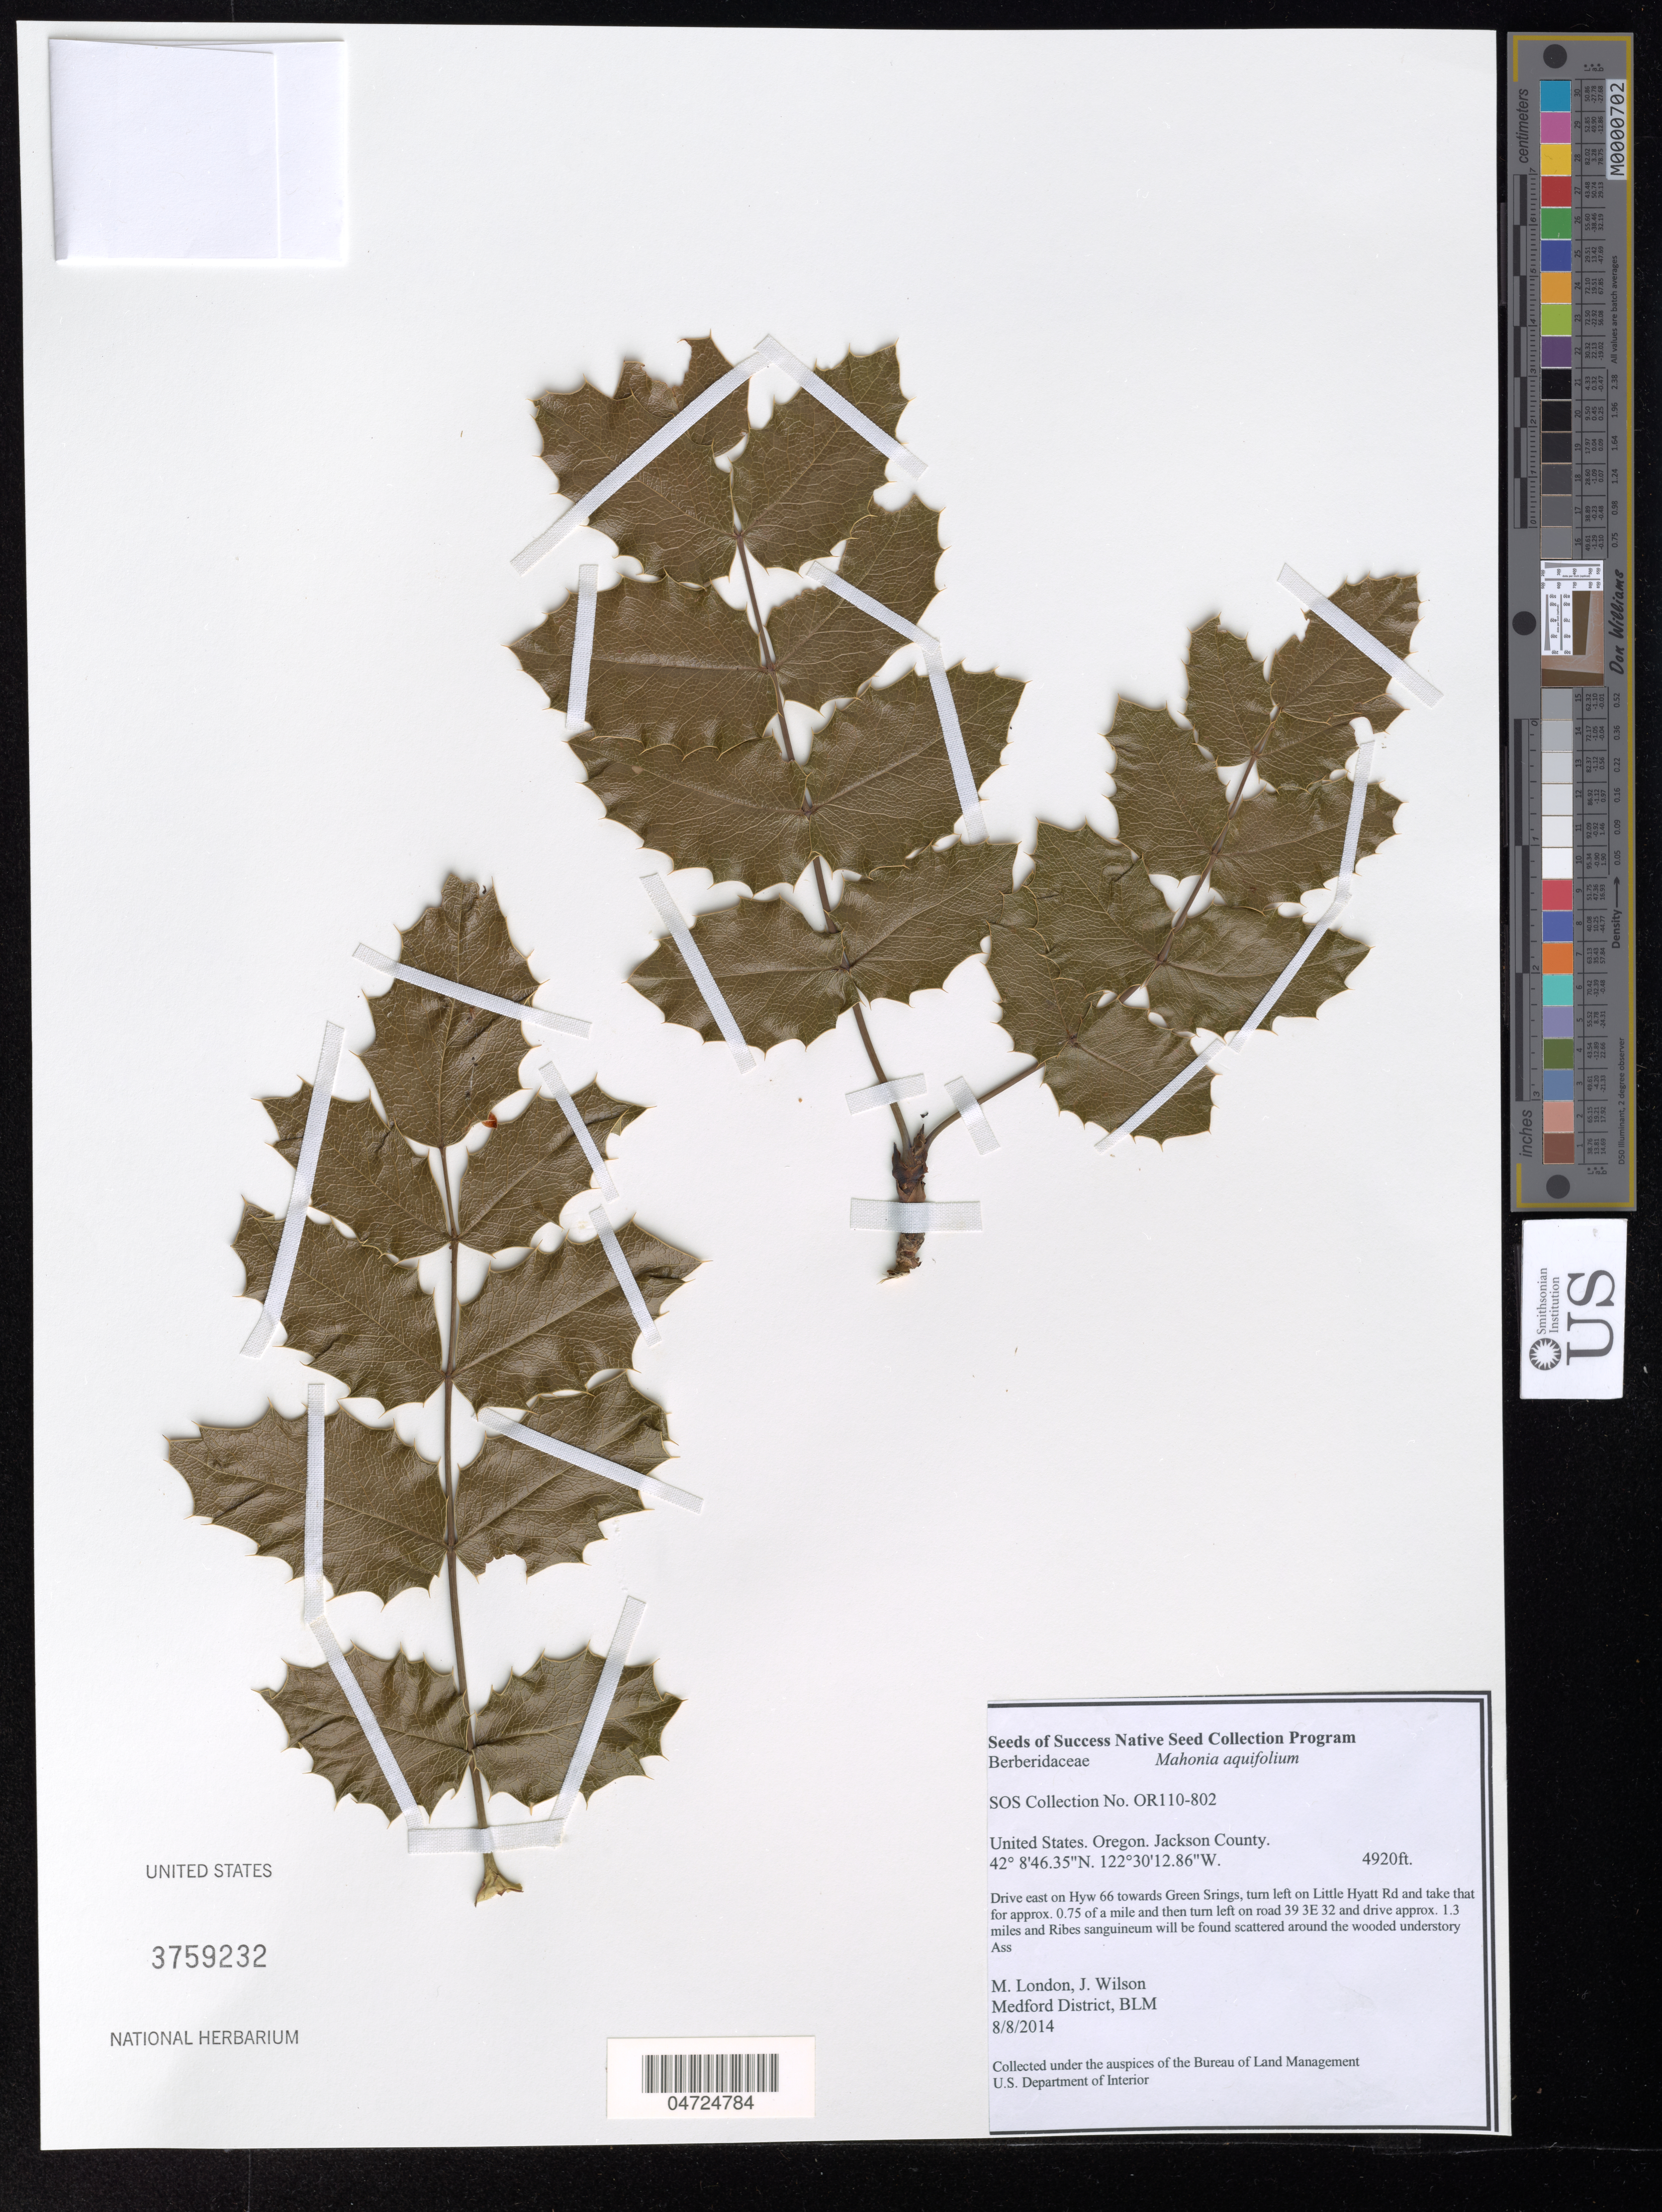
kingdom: Plantae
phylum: Tracheophyta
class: Magnoliopsida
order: Ranunculales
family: Berberidaceae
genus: Mahonia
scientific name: Mahonia aquifolium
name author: (Pursh) Nutt.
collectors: M. London & J. Wilson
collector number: OR110-802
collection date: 2014-08-08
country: United States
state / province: Oregon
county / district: Jackson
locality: Jackson County. Drive east on Hwy 66 towards Green Springs, turn left on Little Hyatt Rd and take that for approx. 0.75 of a mile and then turn left on road 39 3E 32 and drive approx. 1.3 miles.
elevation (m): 1500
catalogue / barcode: US 3759232